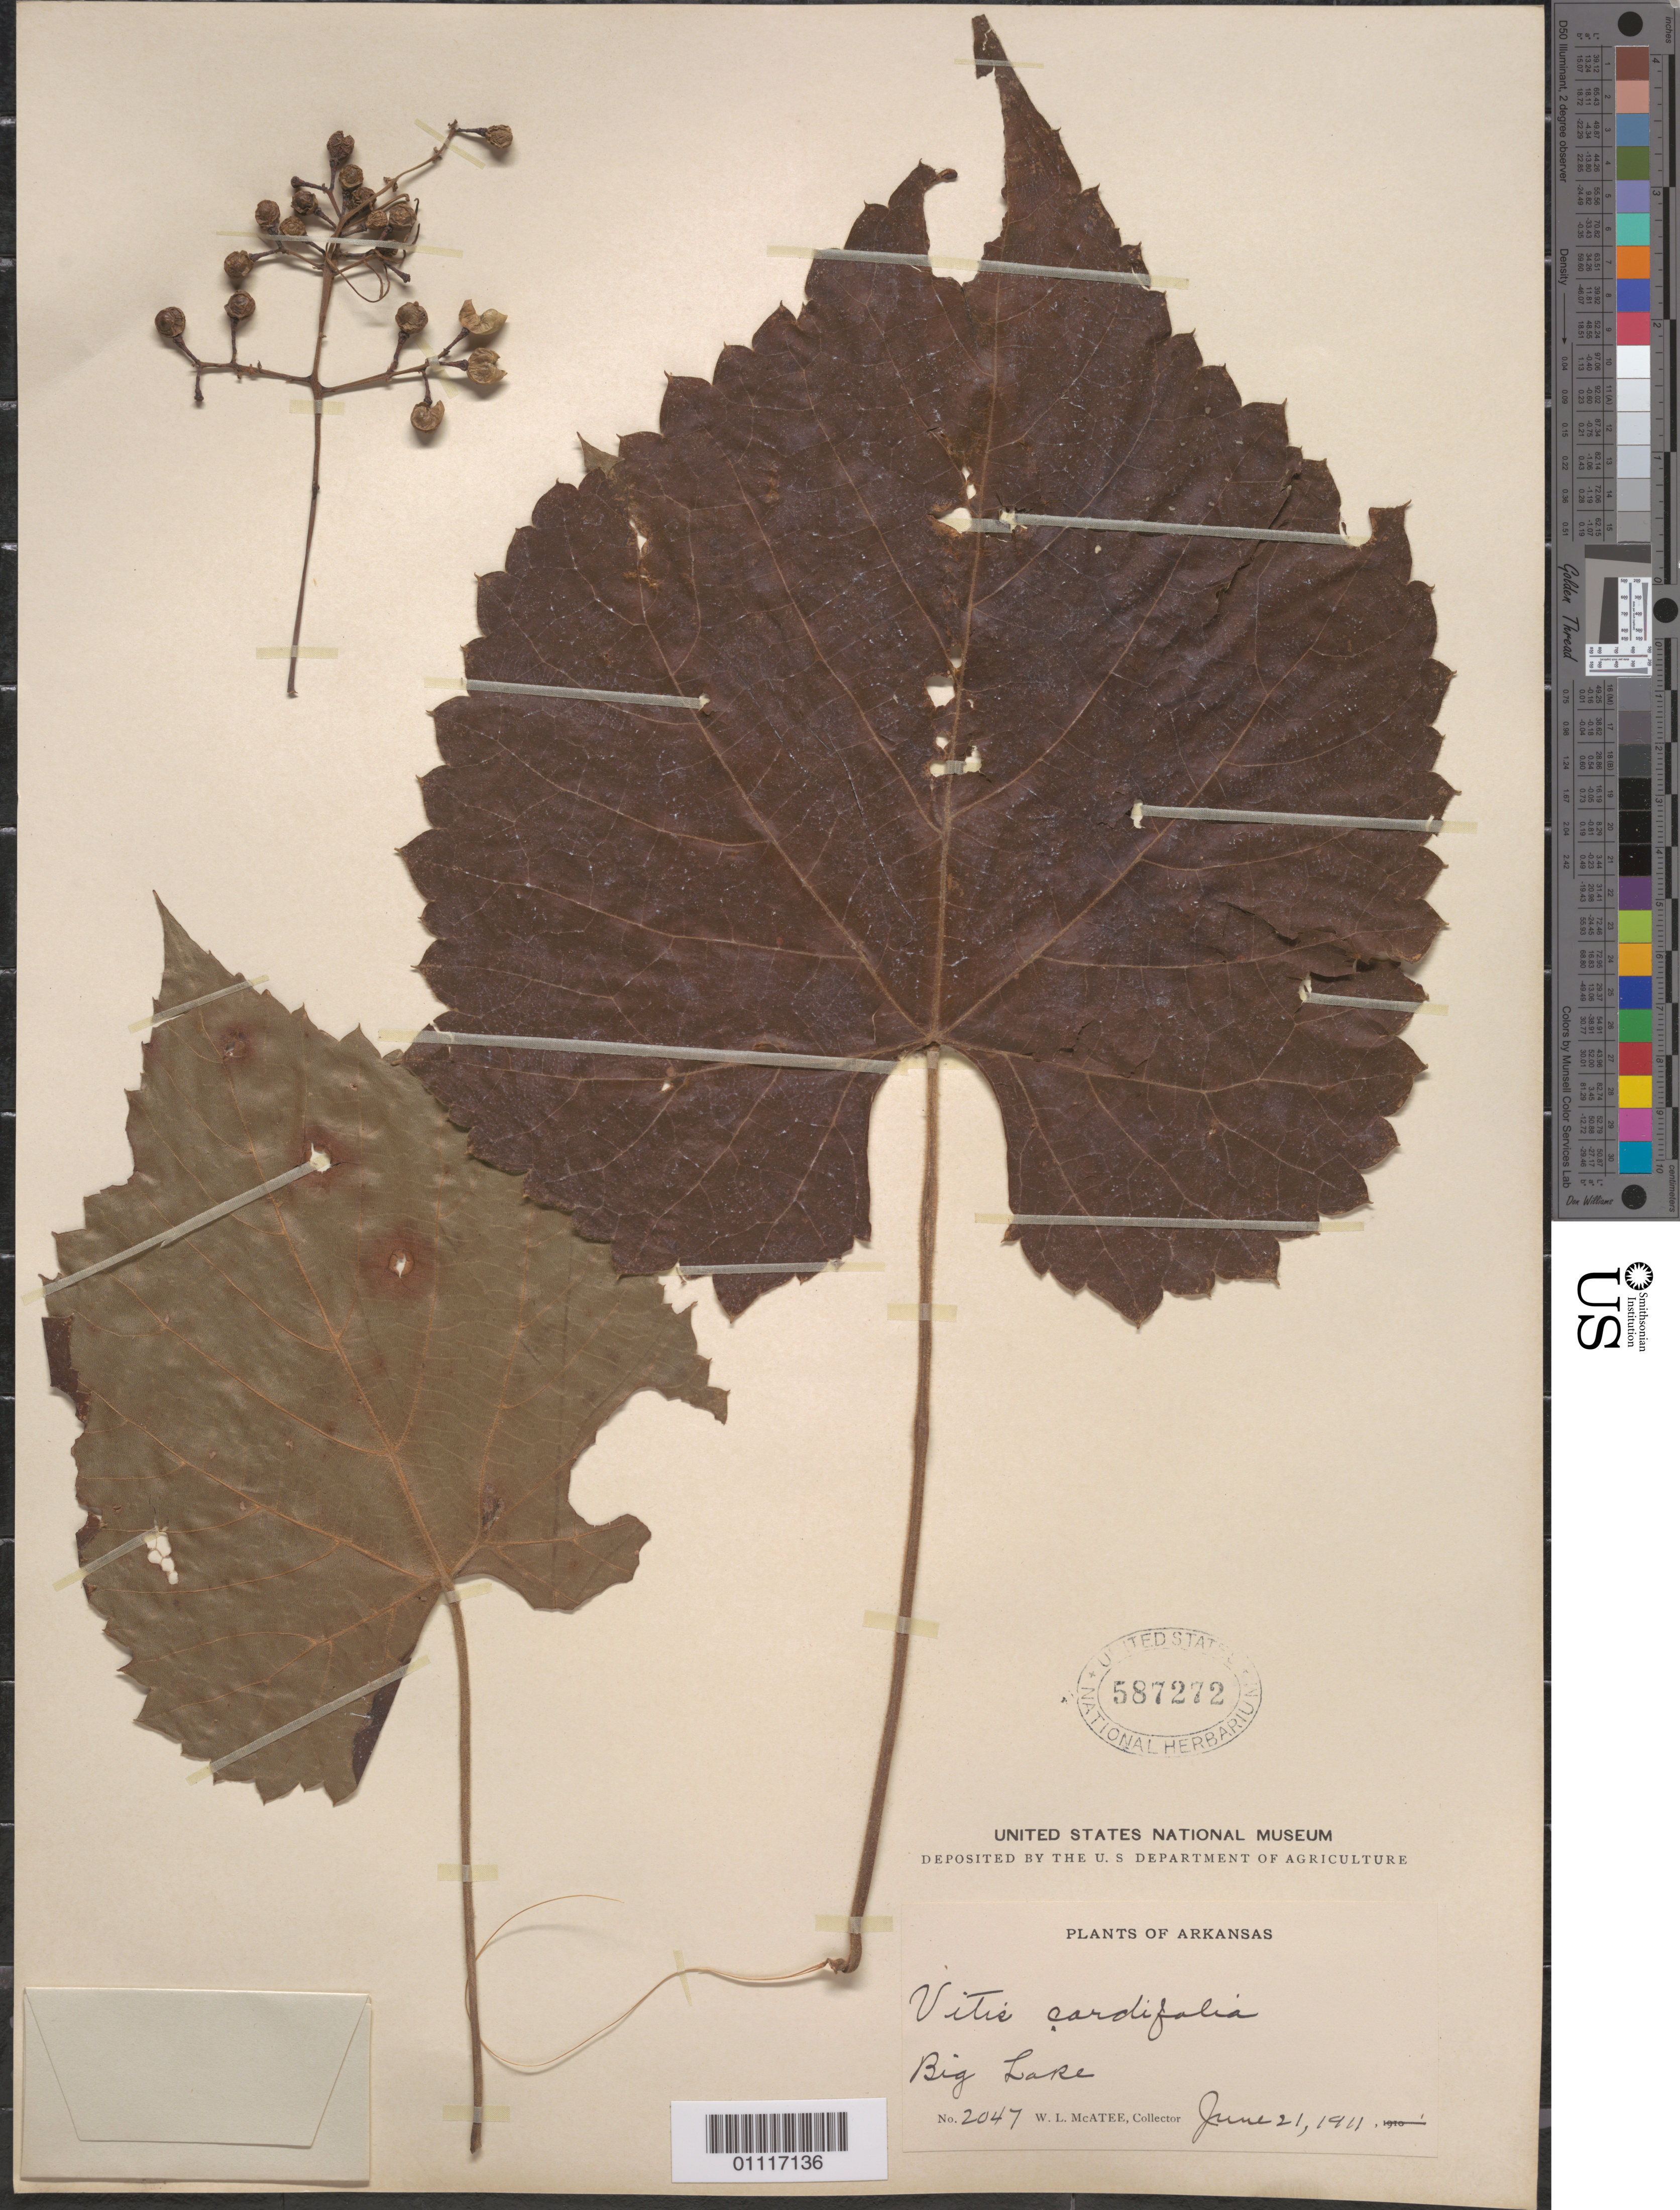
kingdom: Plantae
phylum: Tracheophyta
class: Magnoliopsida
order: Vitales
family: Vitaceae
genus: Vitis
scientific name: Vitis cordifolia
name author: Michx.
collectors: W. McAtee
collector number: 2047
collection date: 1911-06-21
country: United States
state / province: Arkansas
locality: Big Lake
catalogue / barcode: US 587272